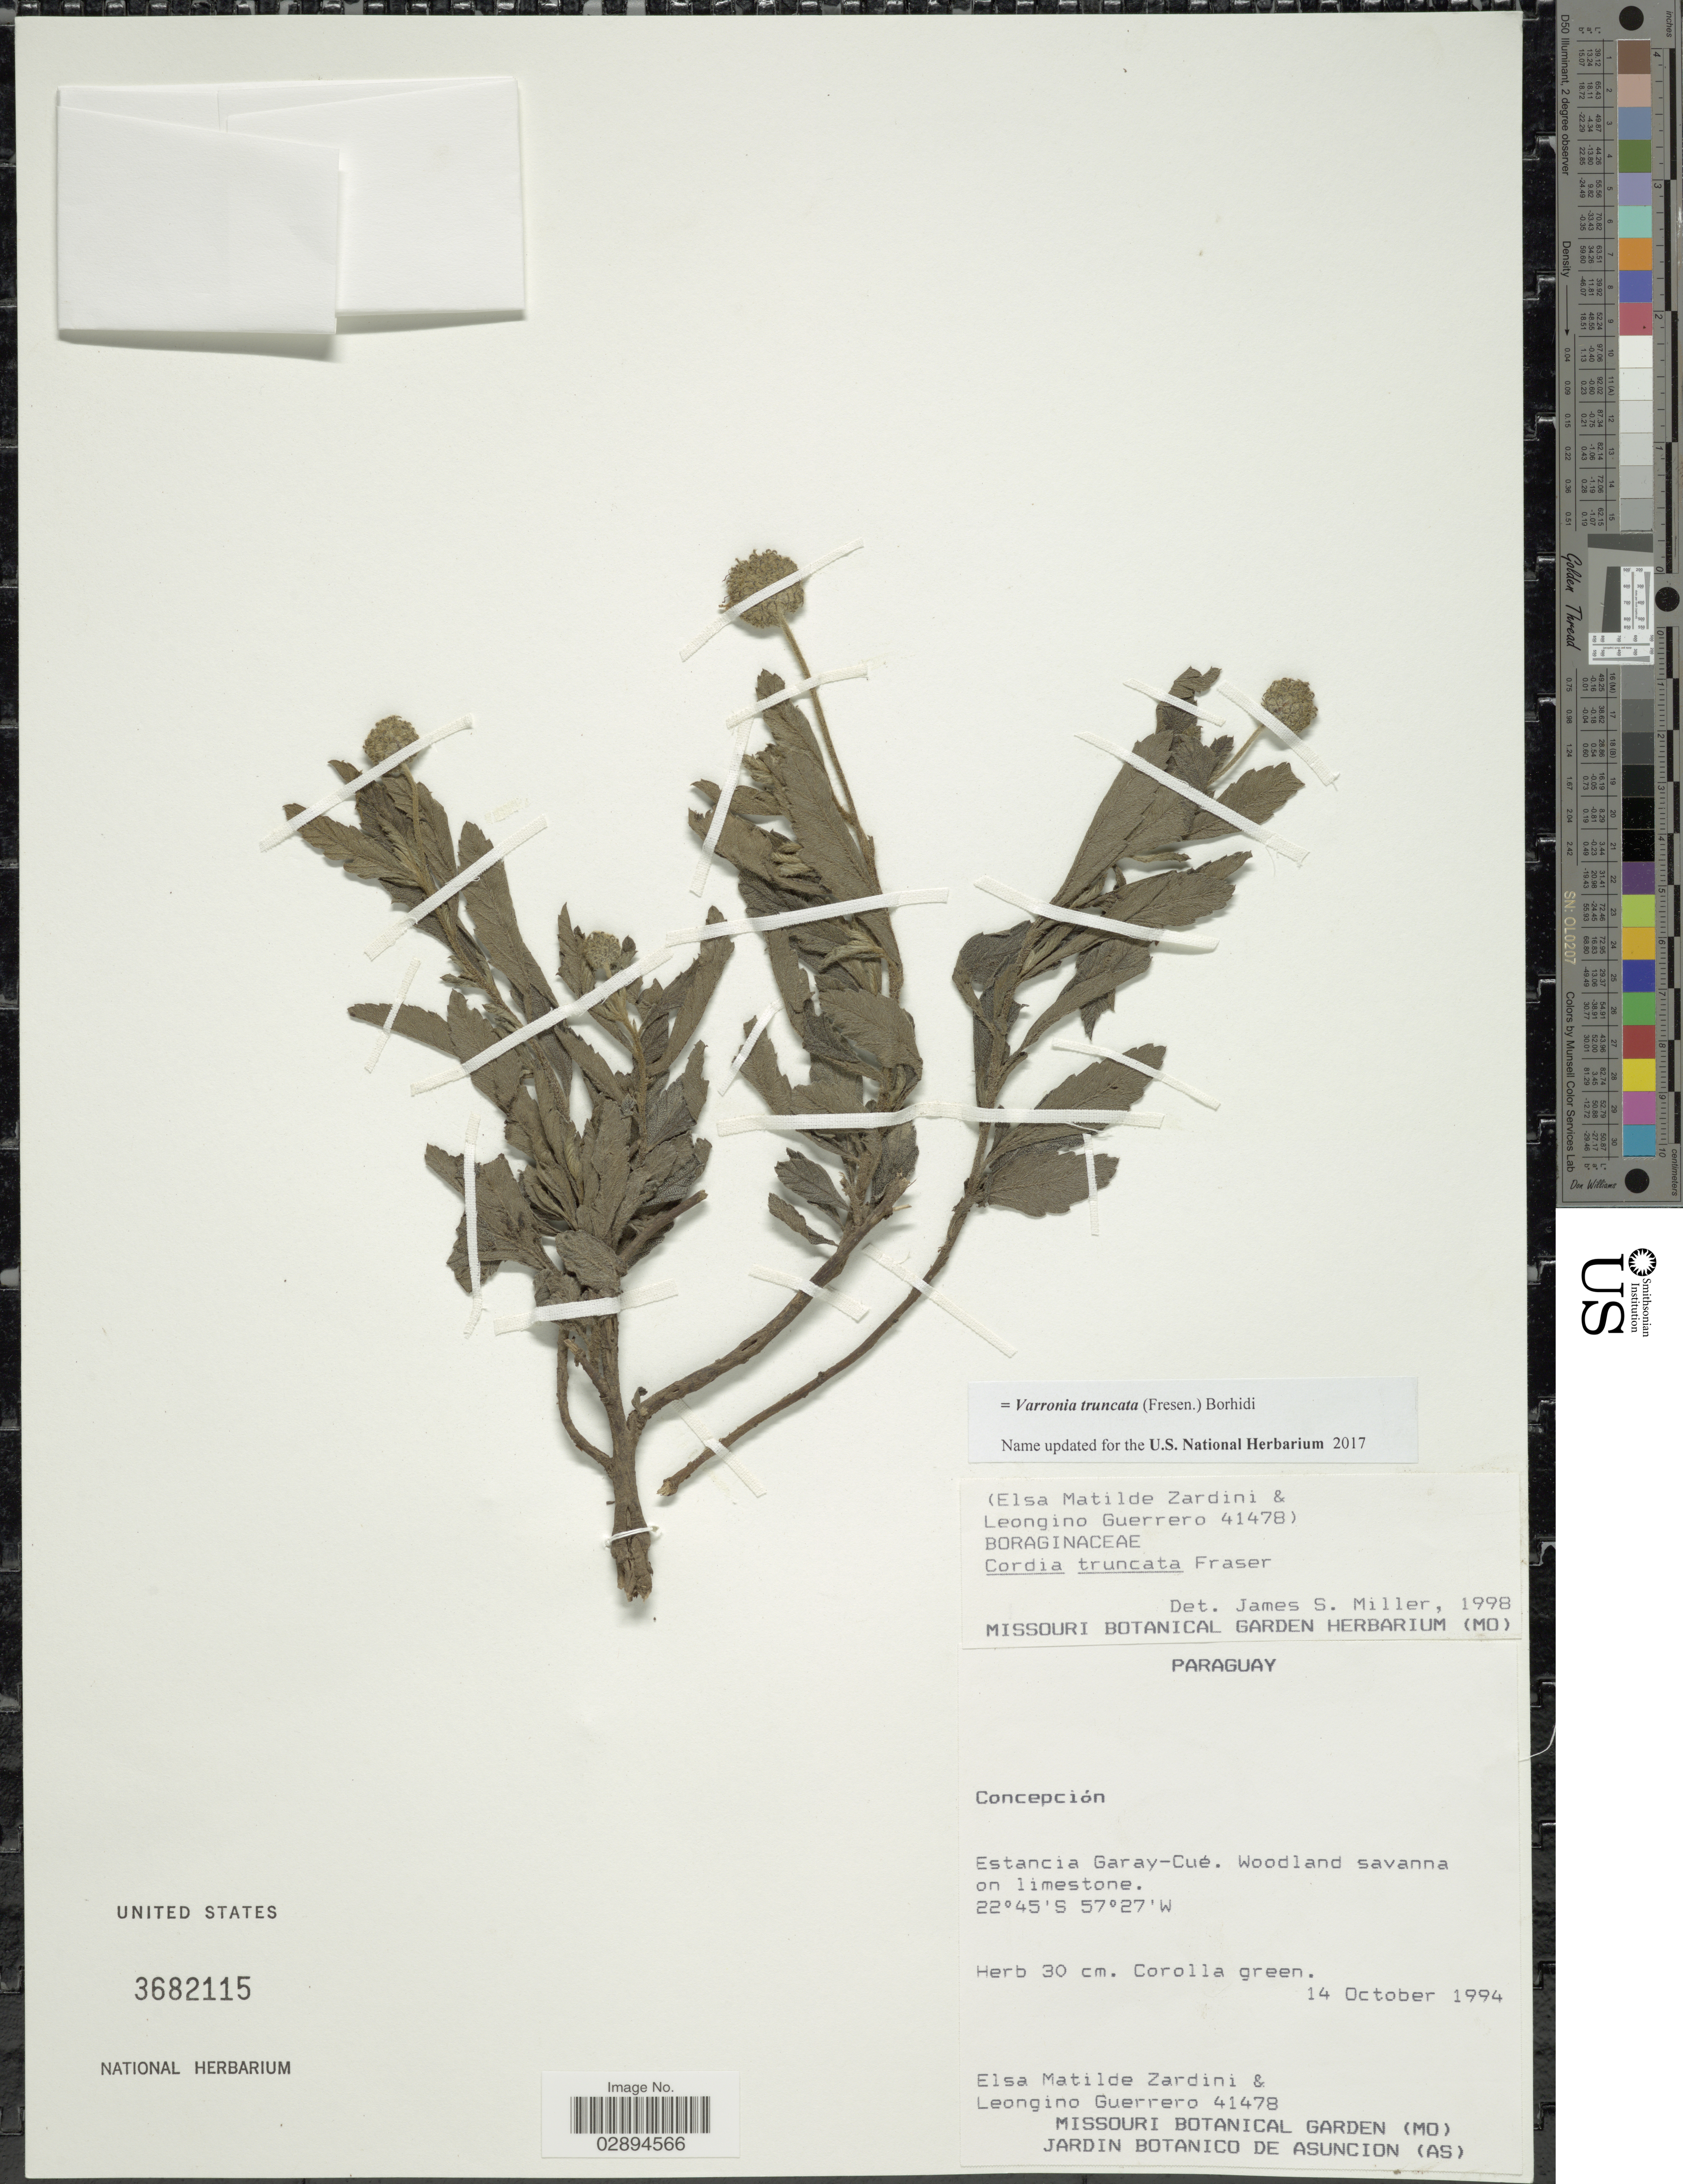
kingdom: Plantae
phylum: Tracheophyta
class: Magnoliopsida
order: Boraginales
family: Cordiaceae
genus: Varronia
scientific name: Varronia truncata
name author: (Fresen.) Borhidi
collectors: E. M. Zardini & L. Guerrero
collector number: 41478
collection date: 1994-10-14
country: Paraguay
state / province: Concepcion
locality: Estancia Garay-Cué. Woodland savanna on limestone.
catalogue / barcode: US 3682115